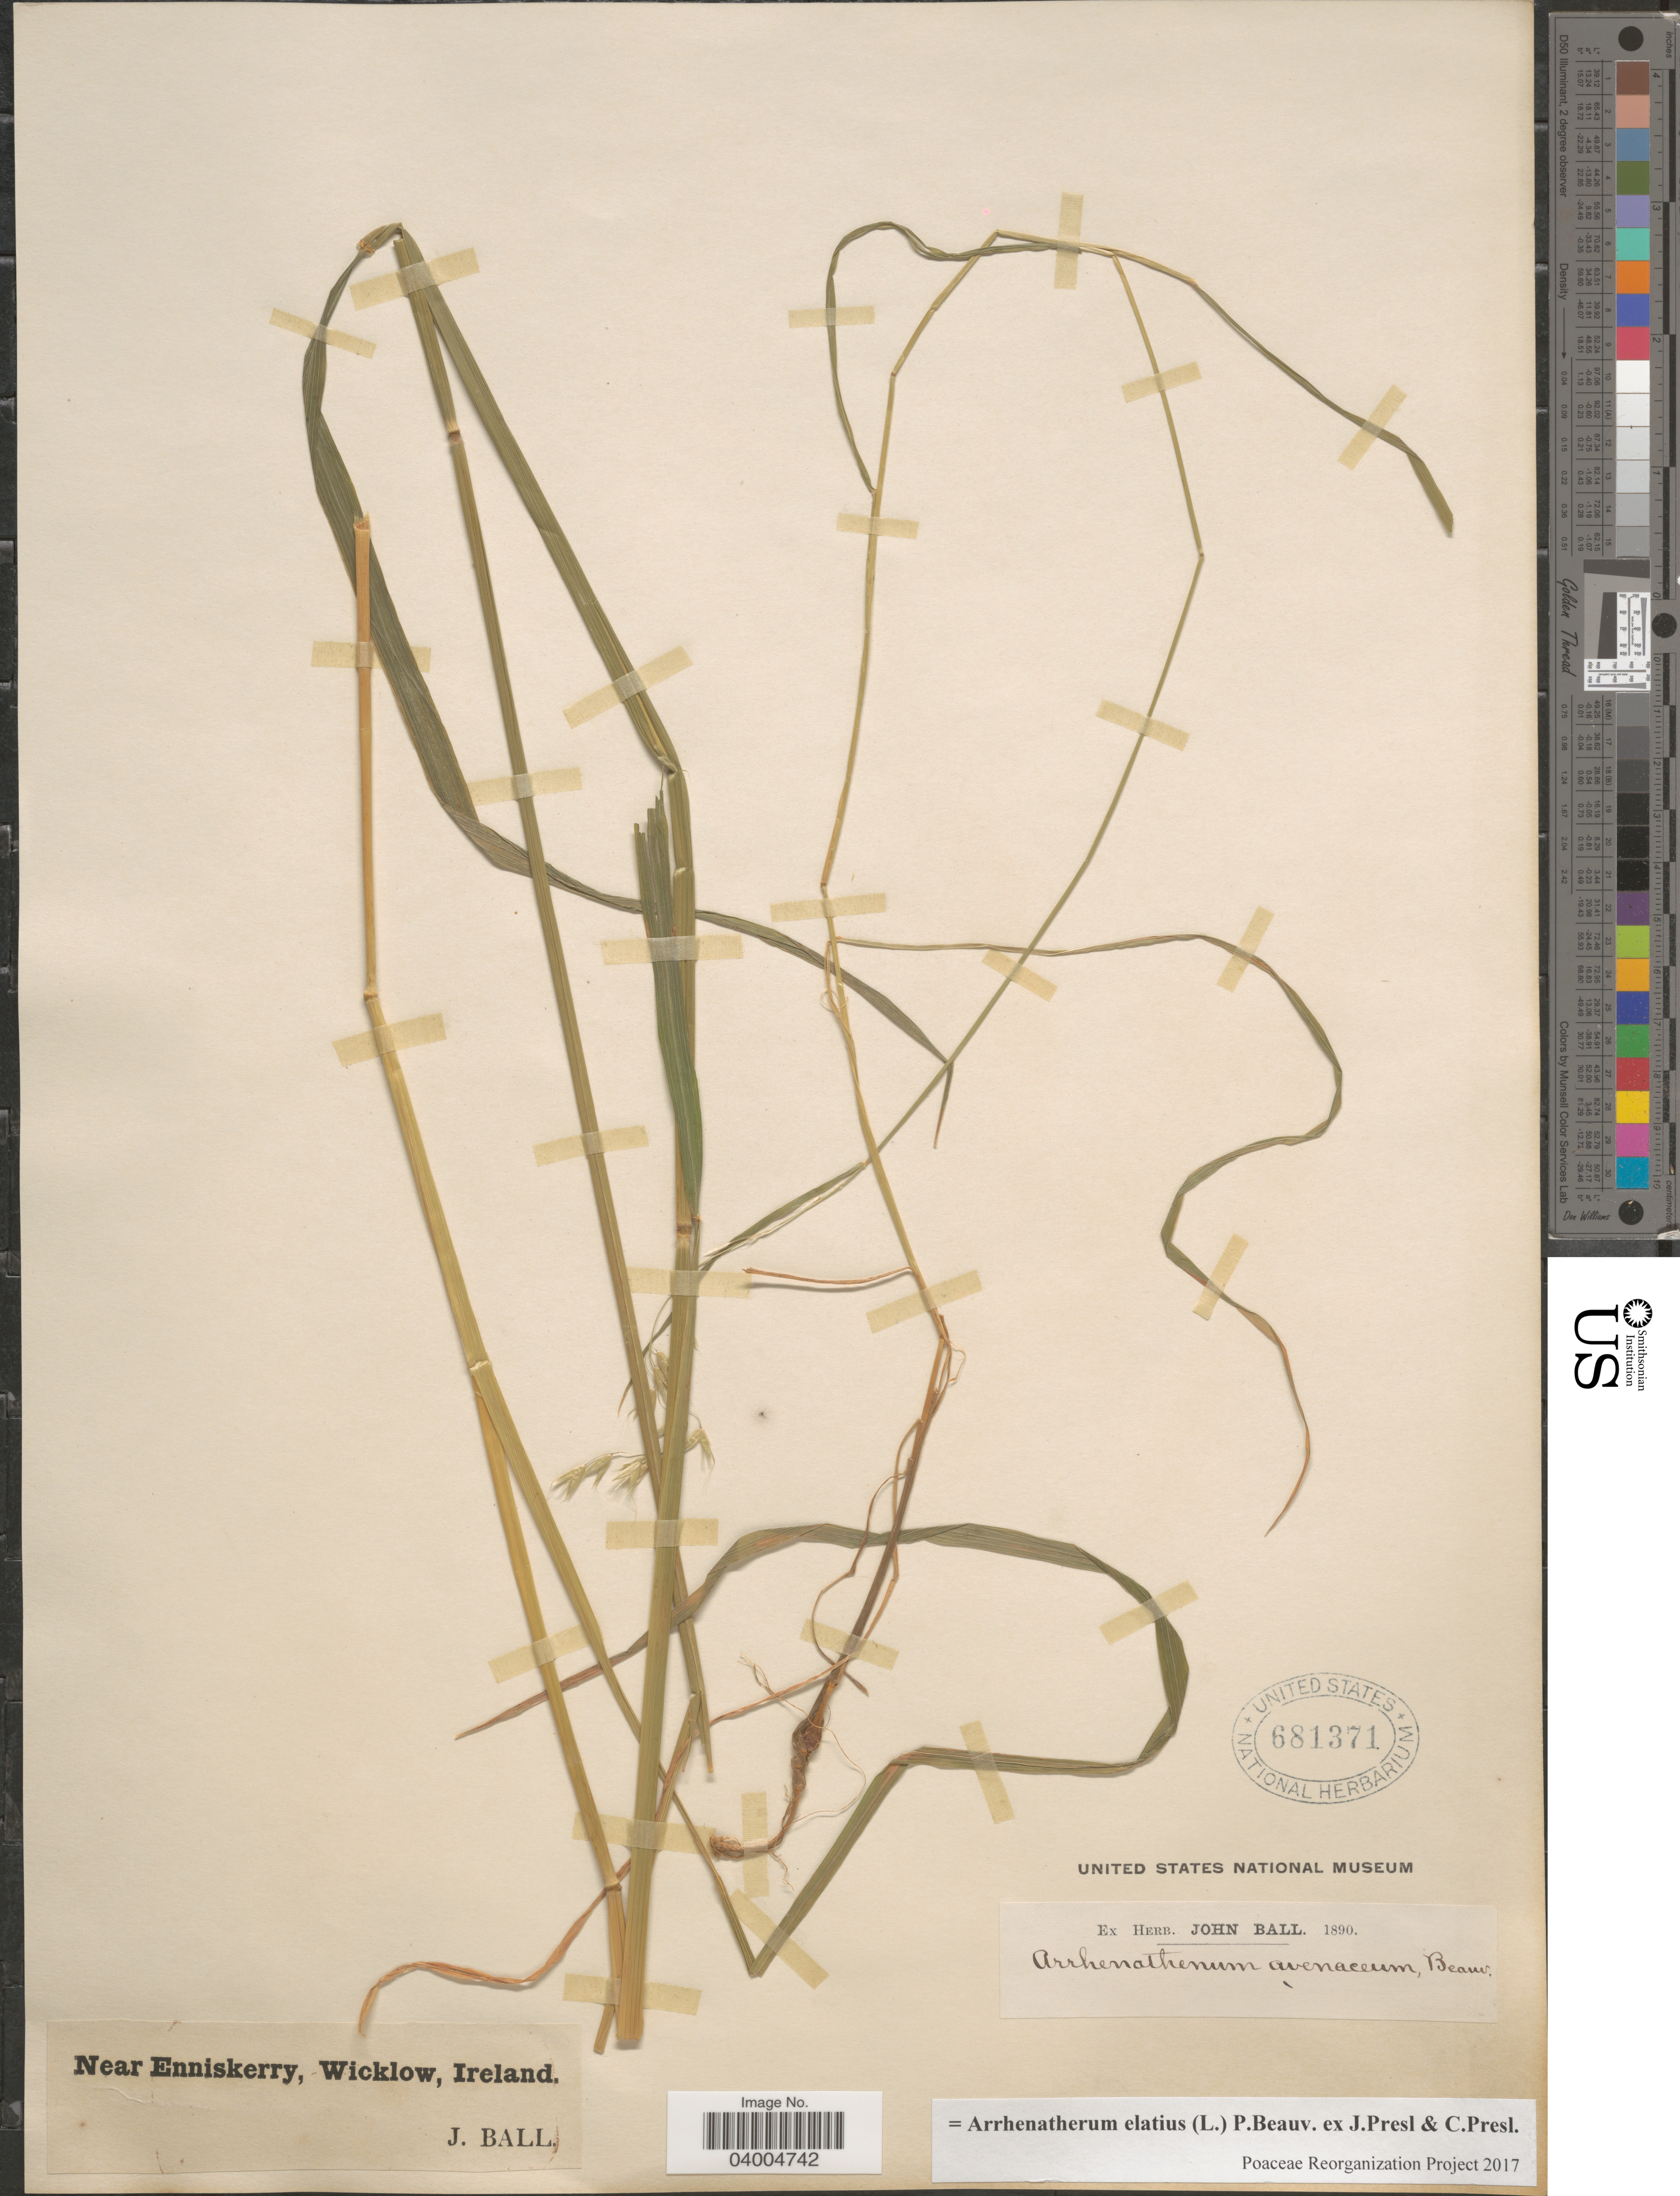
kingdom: Plantae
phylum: Tracheophyta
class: Liliopsida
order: Poales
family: Poaceae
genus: Arrhenatherum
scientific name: Arrhenatherum elatius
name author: (L.) J. Presl & C. Presl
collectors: J. Ball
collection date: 1890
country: Ireland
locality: Near Enniskerry, Wicklow.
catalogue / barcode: US 681371